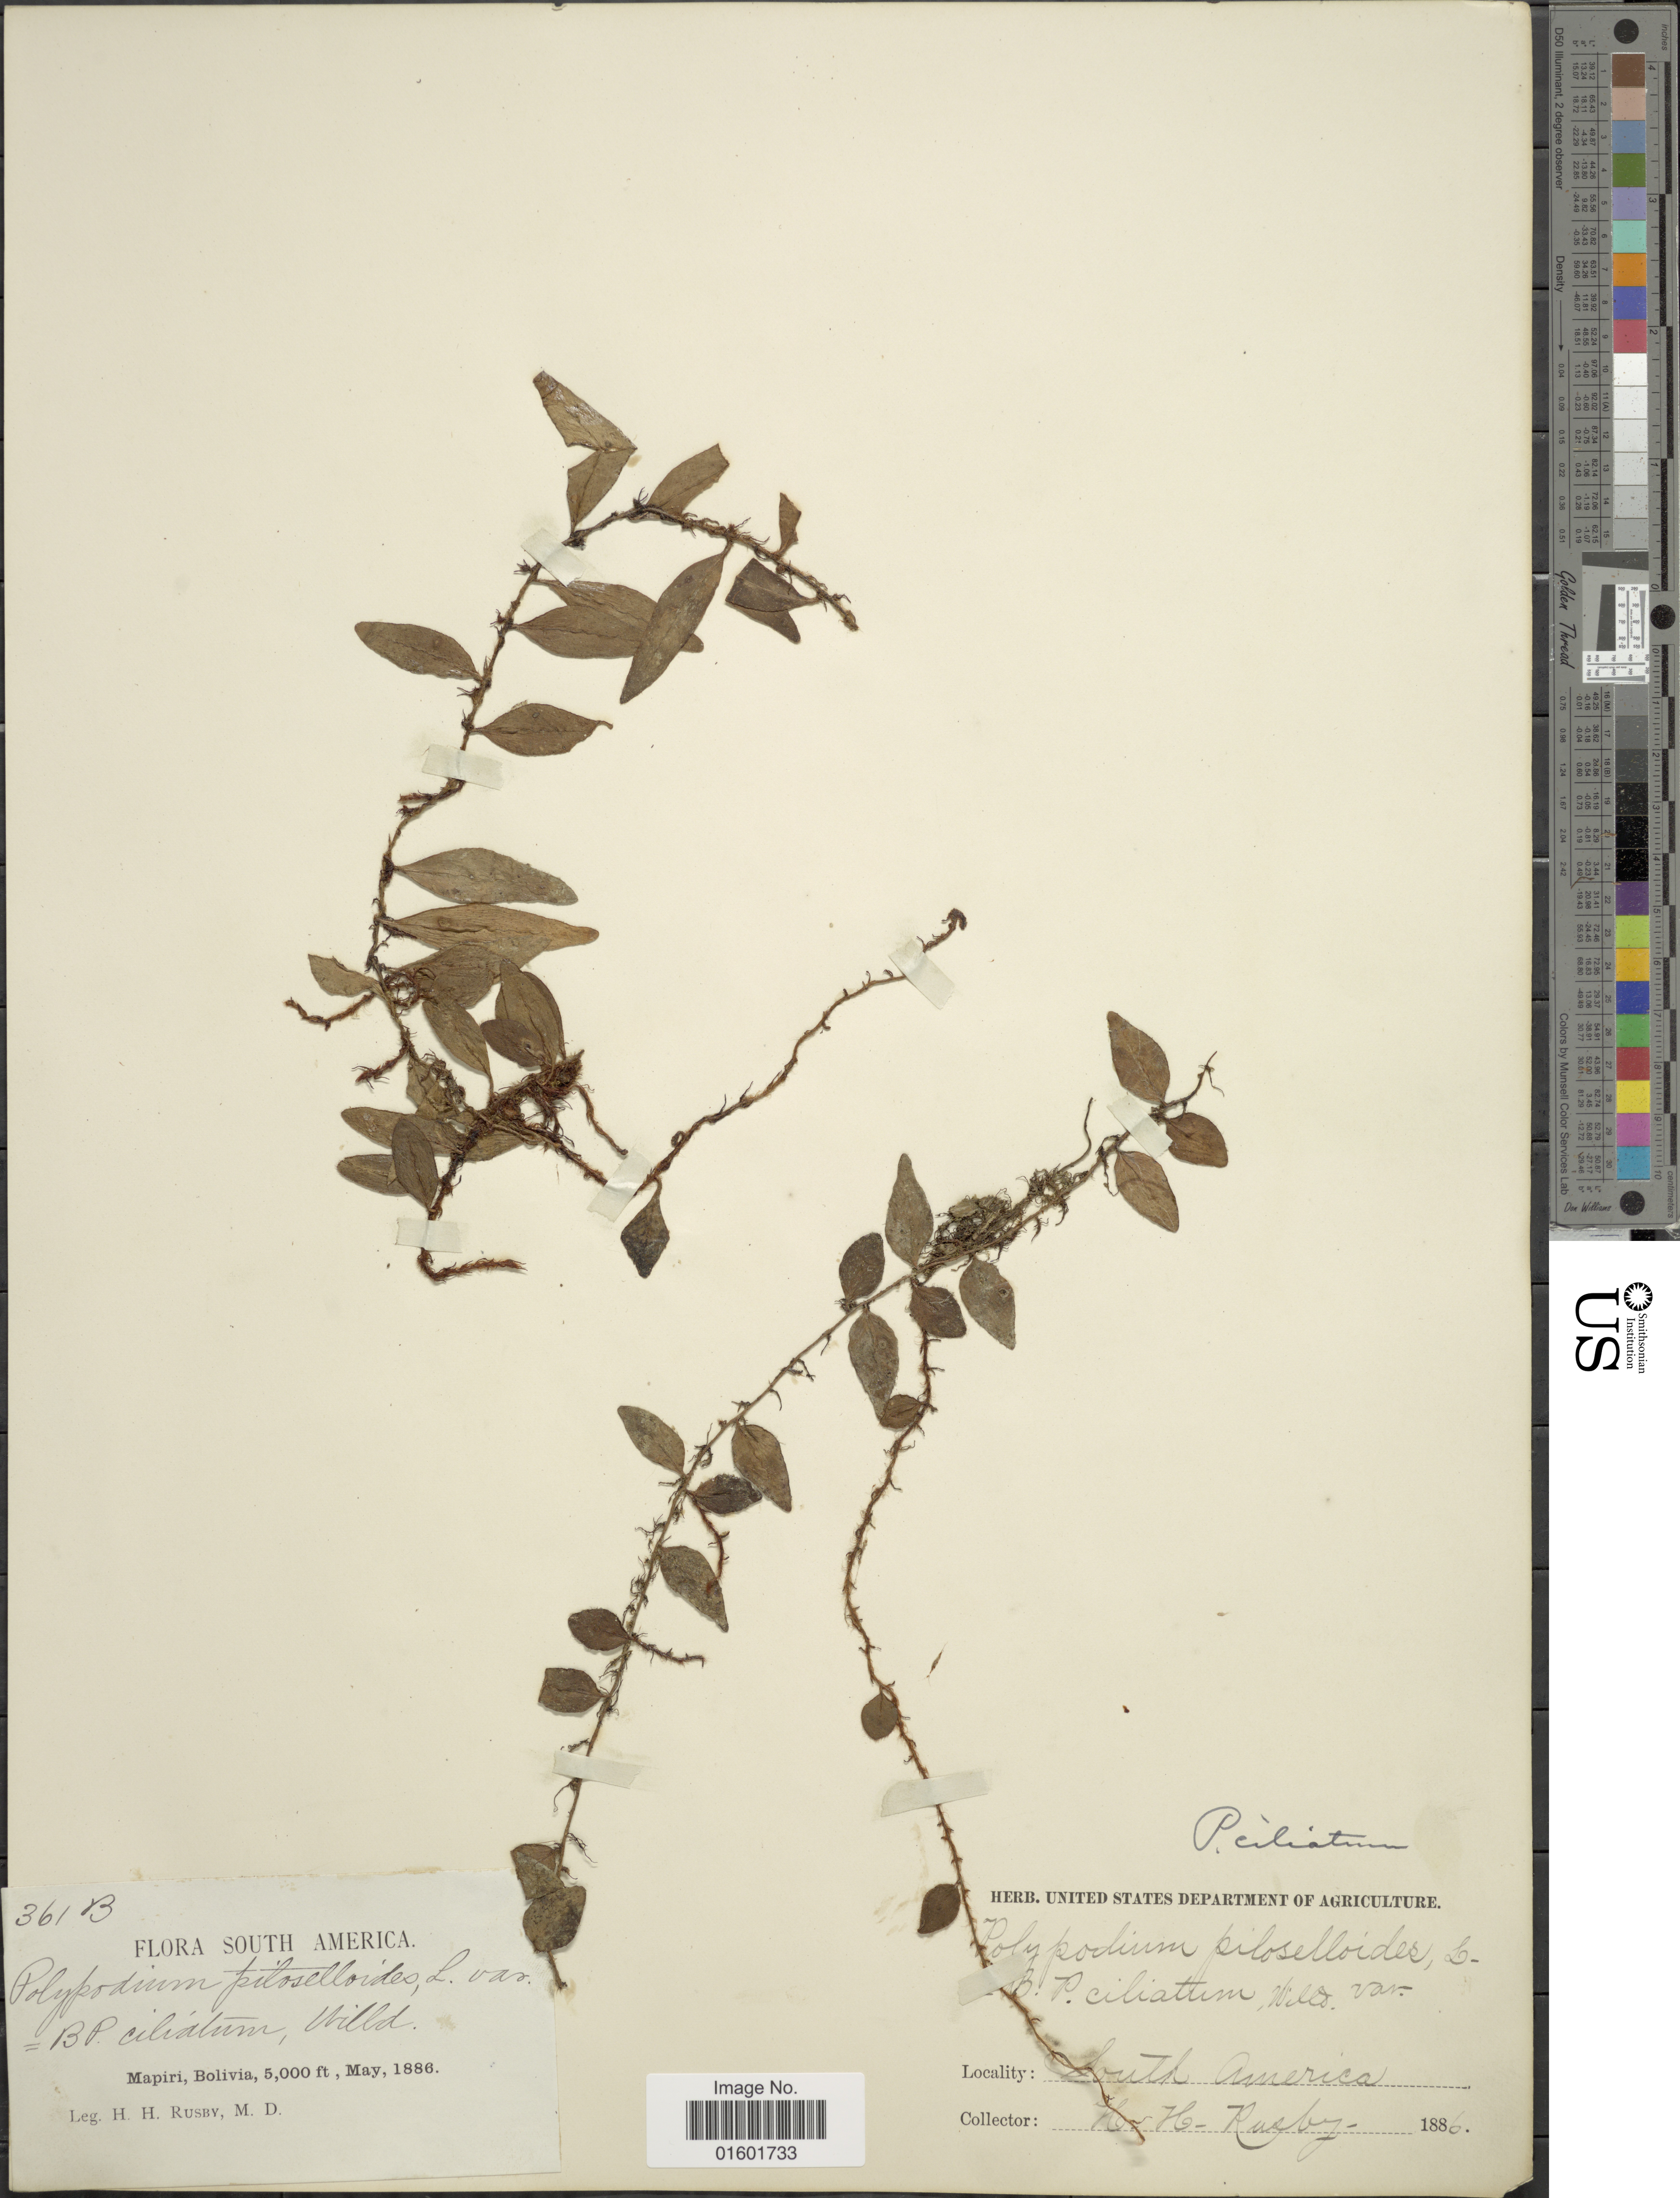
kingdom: Plantae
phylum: Tracheophyta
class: Polypodiopsida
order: Polypodiales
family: Polypodiaceae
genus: Microgramma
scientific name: Microgramma reptans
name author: (Cav.) A.R. Sm.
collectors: H. H. Rusby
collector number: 361B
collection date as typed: May, 1886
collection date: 1886-05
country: Bolivia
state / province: La Páz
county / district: Larecaja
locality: Mapiri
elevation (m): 1524